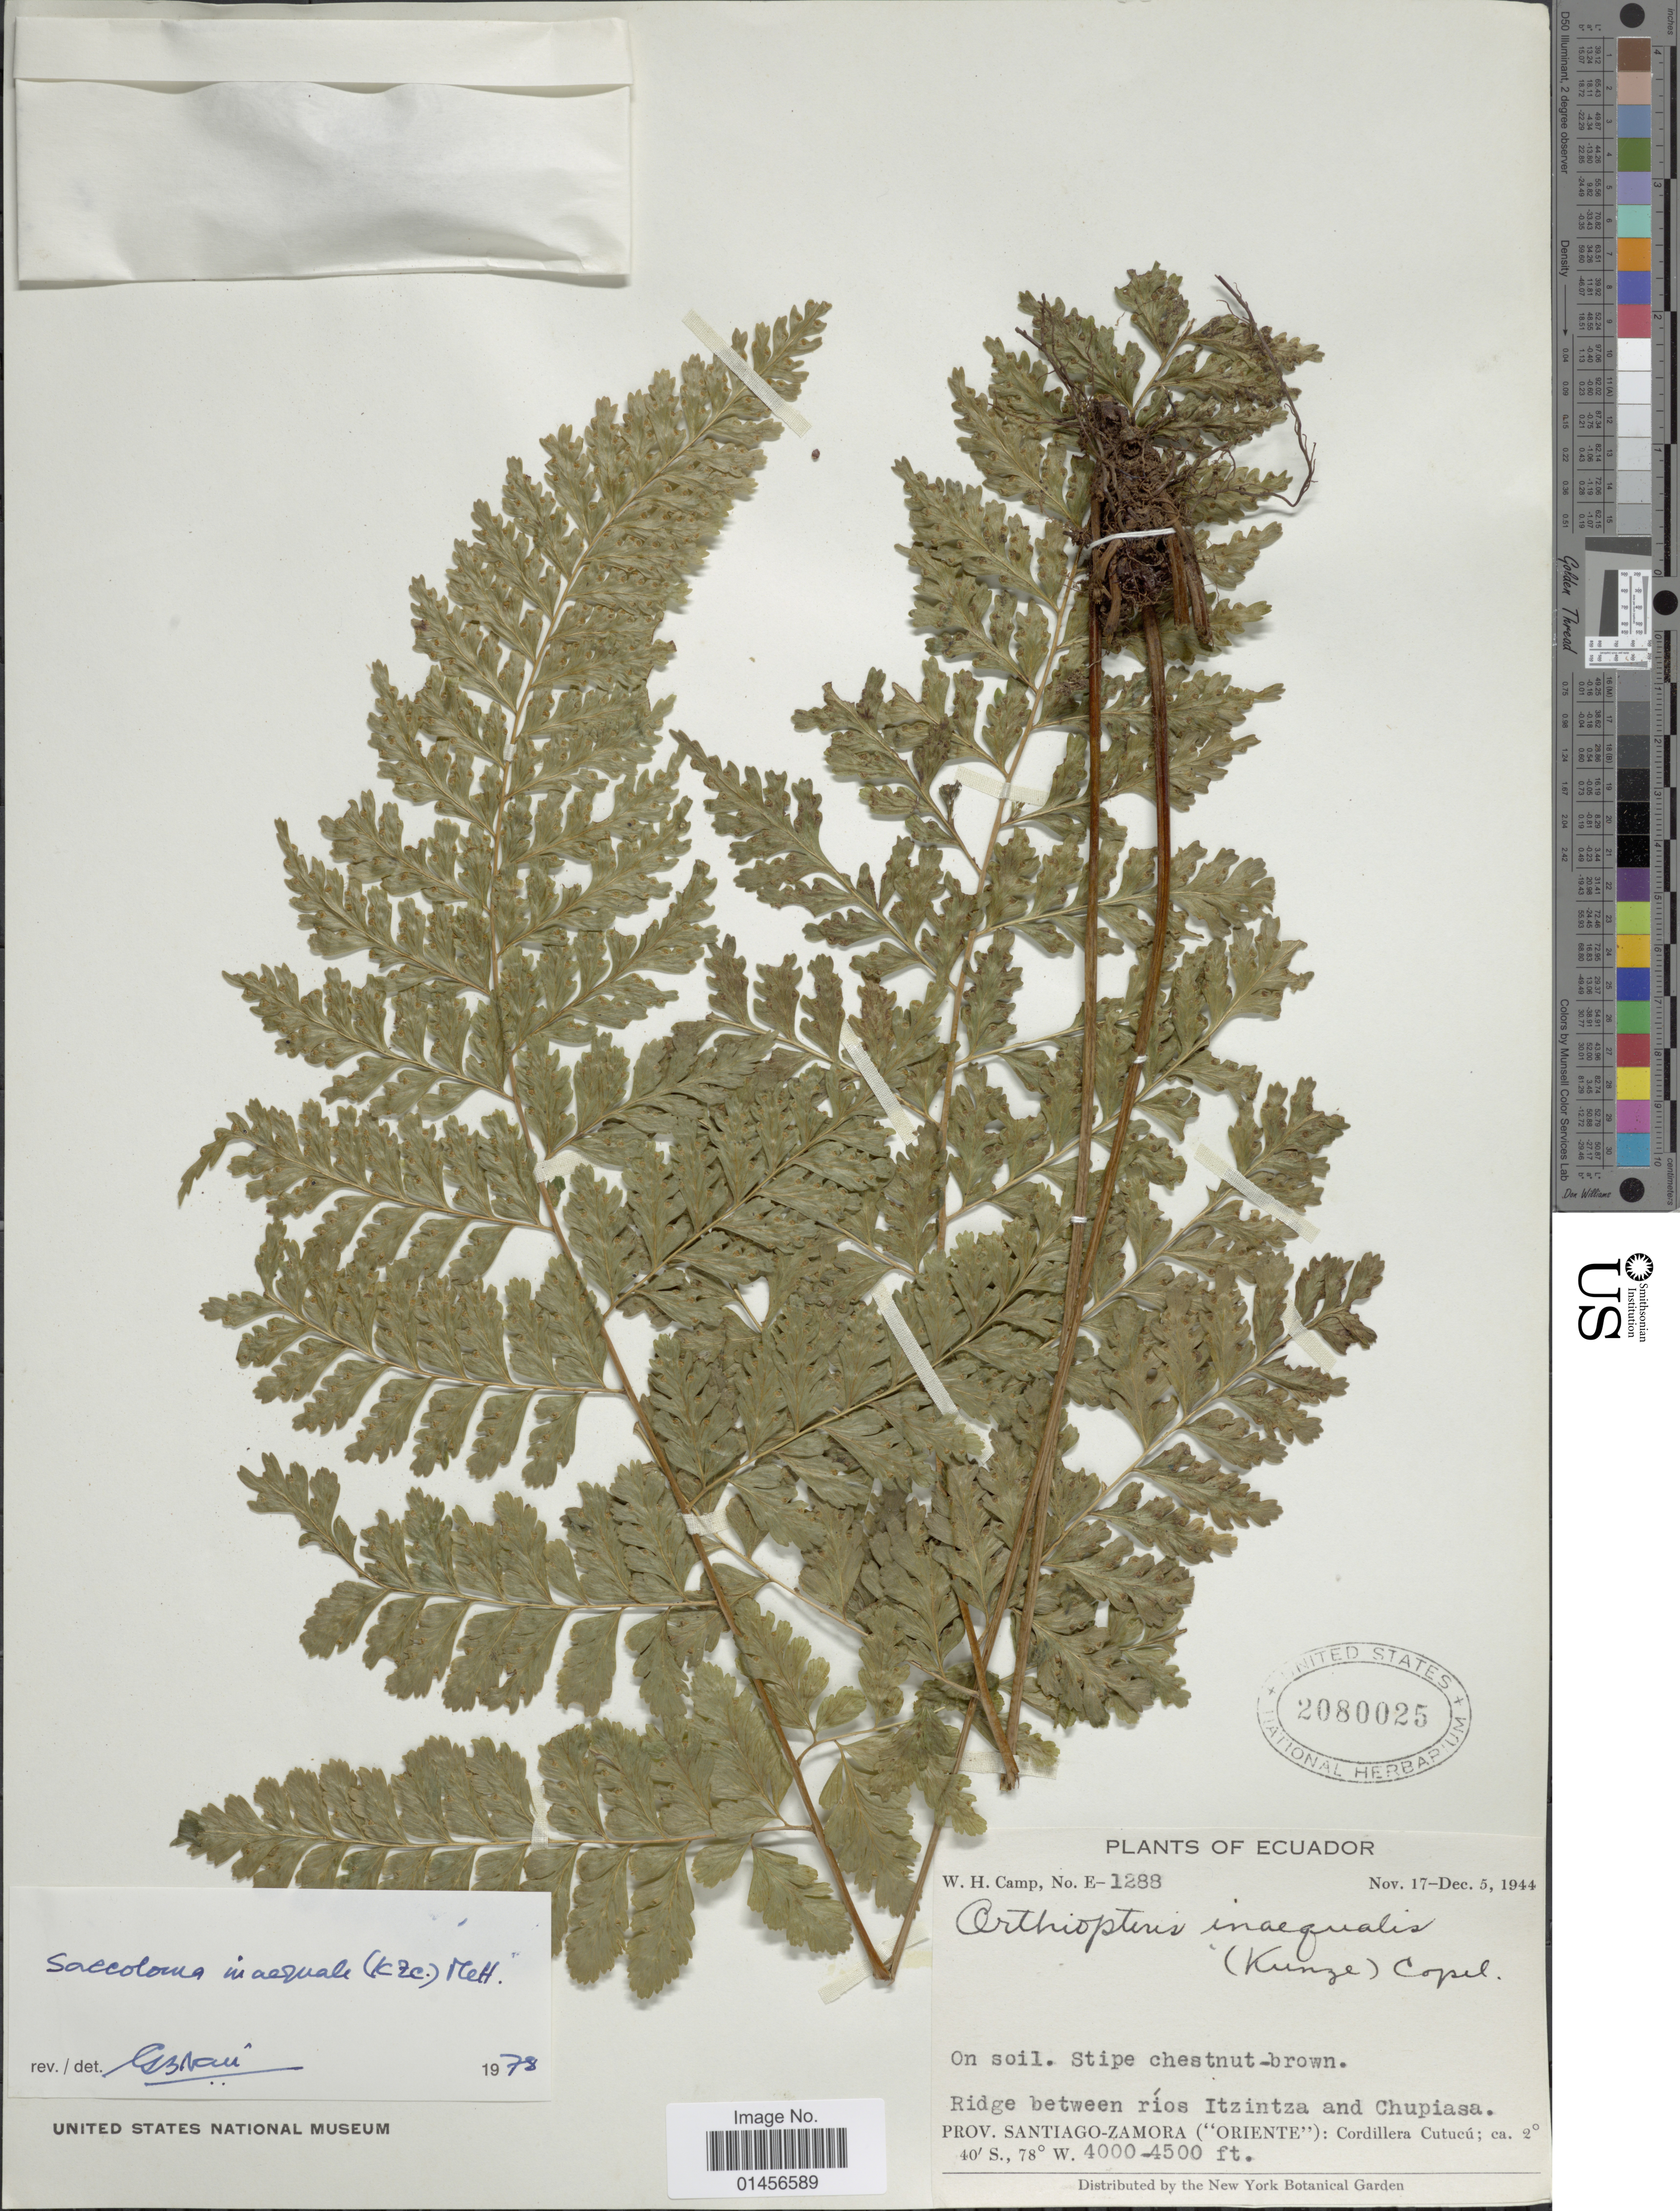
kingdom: Plantae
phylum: Tracheophyta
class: Polypodiopsida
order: Polypodiales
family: Saccolomataceae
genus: Saccoloma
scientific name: Saccoloma inaequale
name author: (Kunze) Mett.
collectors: W. H. Camp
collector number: E-1288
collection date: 1944-11-17/1944-12-05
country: Ecuador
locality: Ridge between ríos Itzintza and Chupiasa, Prov. Santiago-Zamora (Öriente): Cordillera Cutucú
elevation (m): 1219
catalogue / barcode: US 2080025